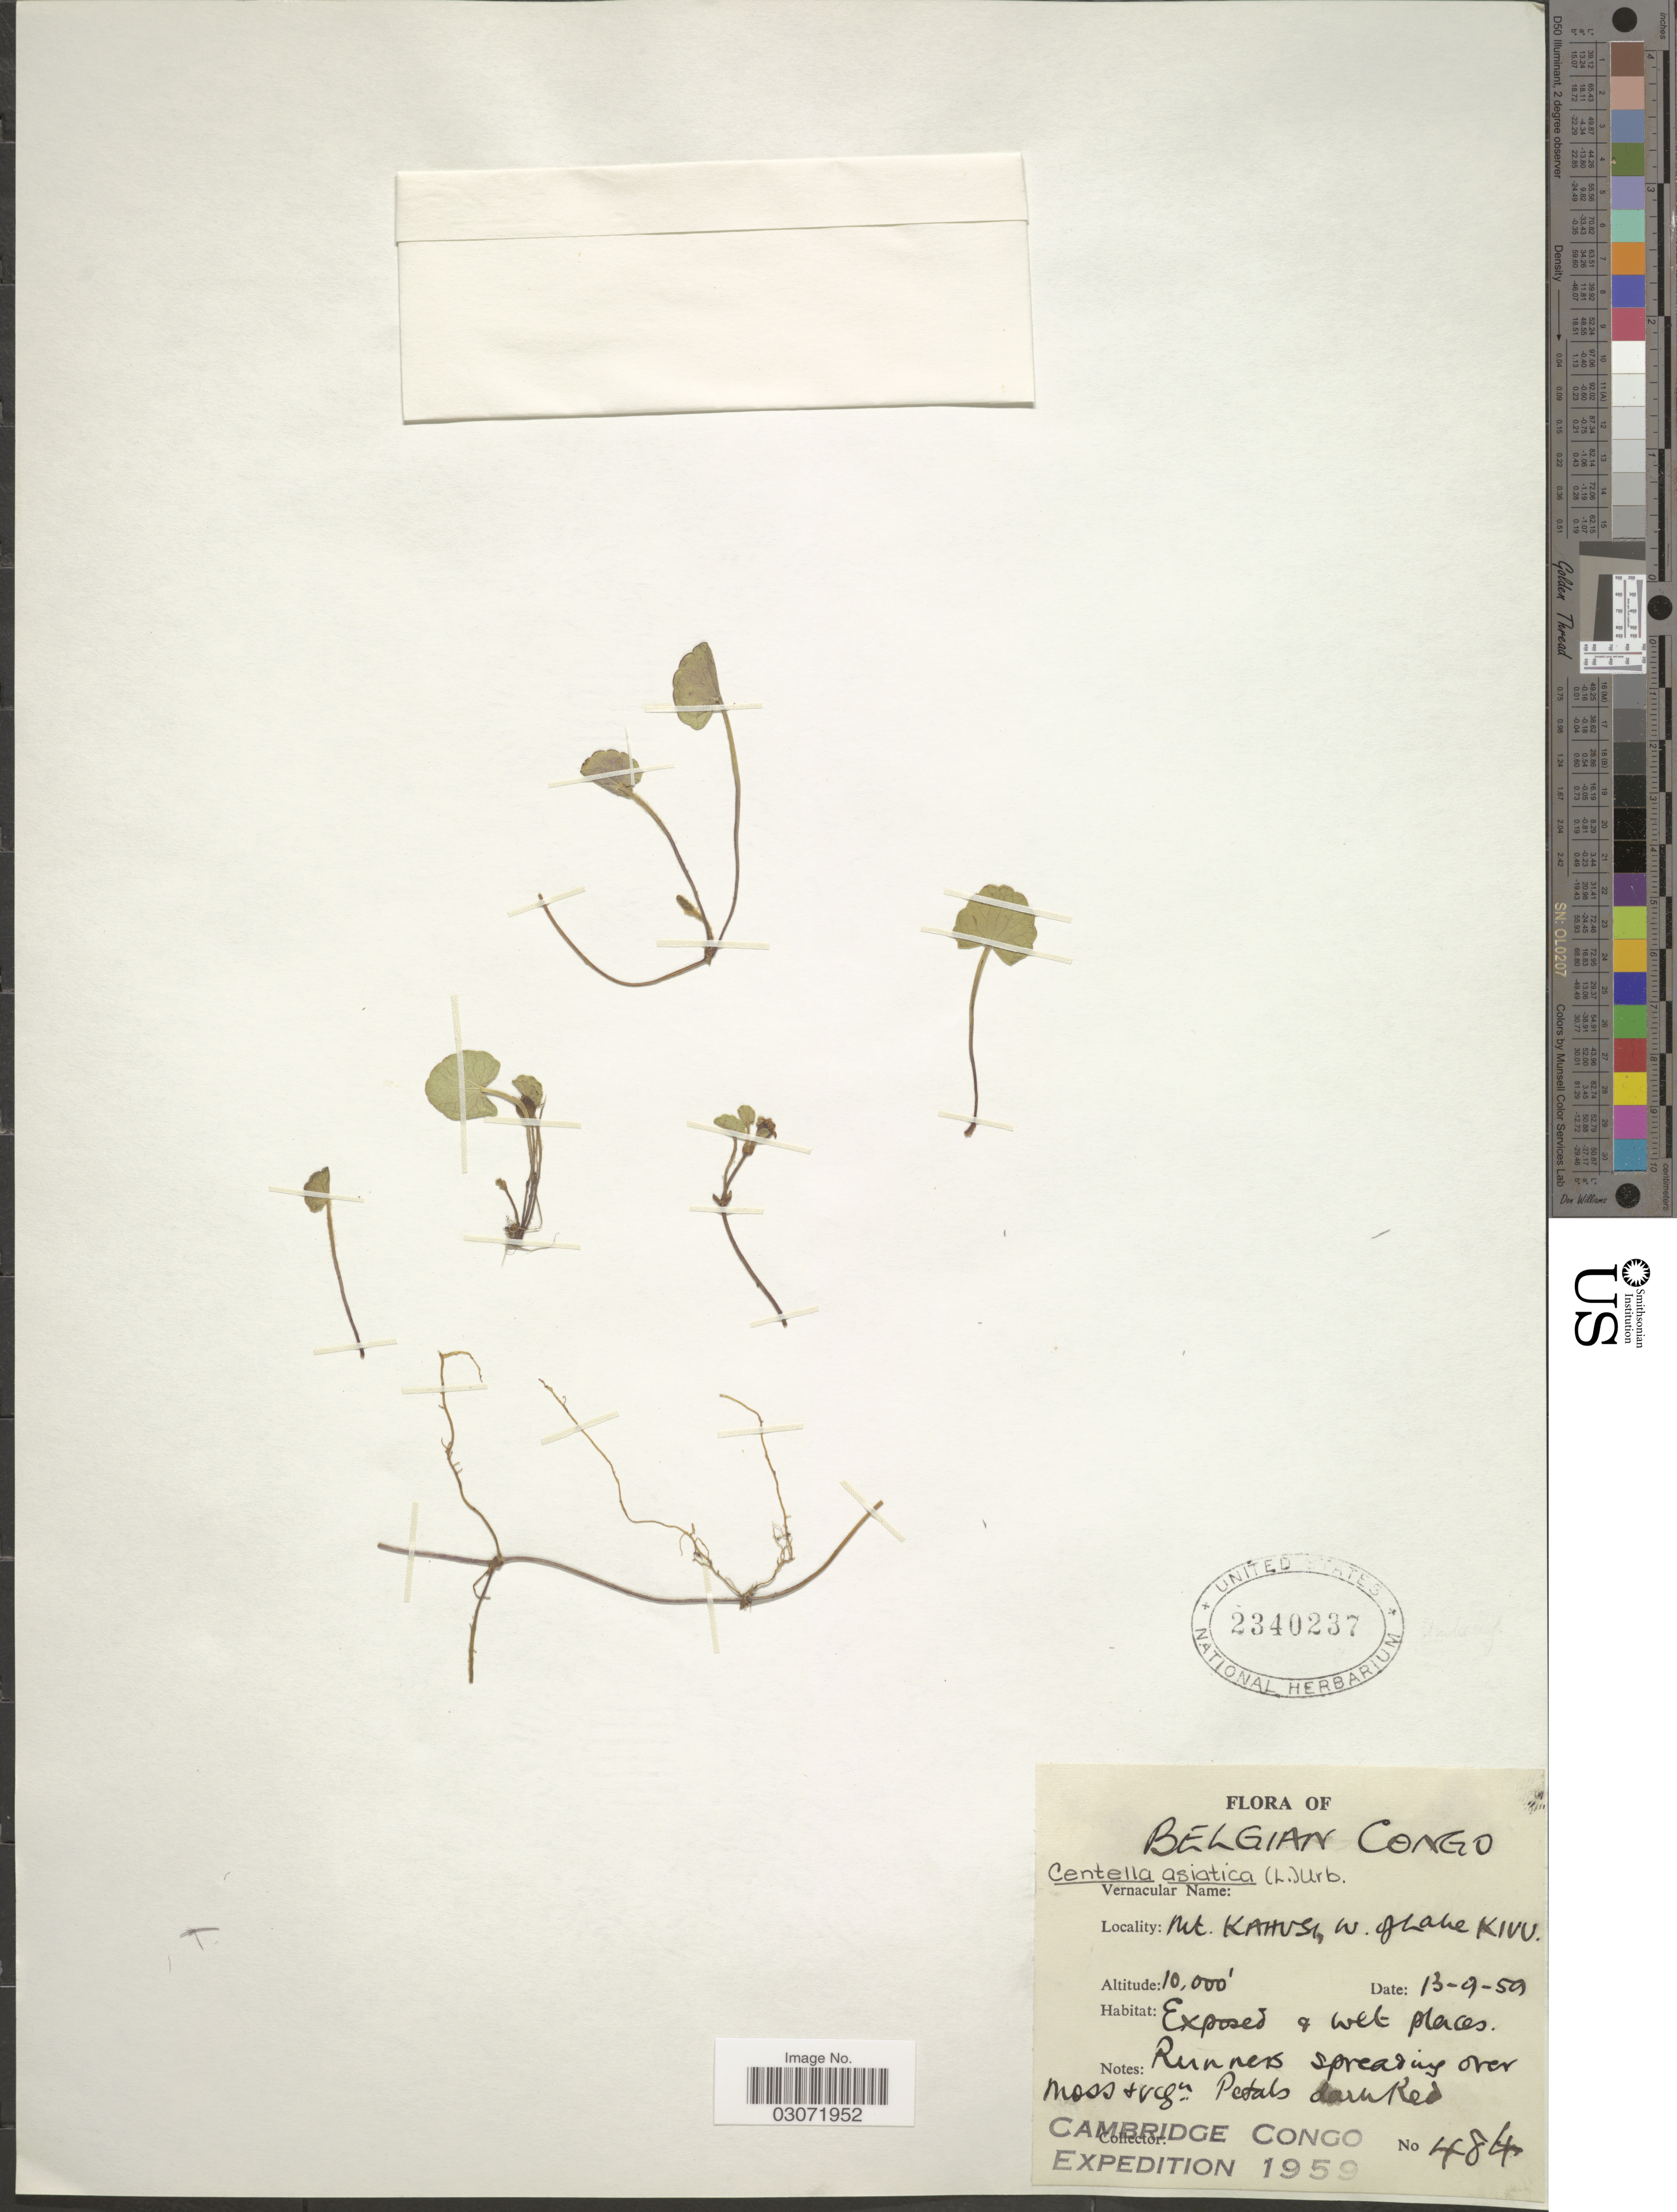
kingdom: Plantae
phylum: Tracheophyta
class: Magnoliopsida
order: Apiales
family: Apiaceae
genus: Centella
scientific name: Centella asiatica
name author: (L.) Urb.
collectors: Cambridge Congo Expedition 1959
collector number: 484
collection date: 1959-09-13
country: Congo, Democratic Republic of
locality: Belgian congo. Mt. Kahusi, W. of Lake Kivu.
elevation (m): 3048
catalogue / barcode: US 2340237